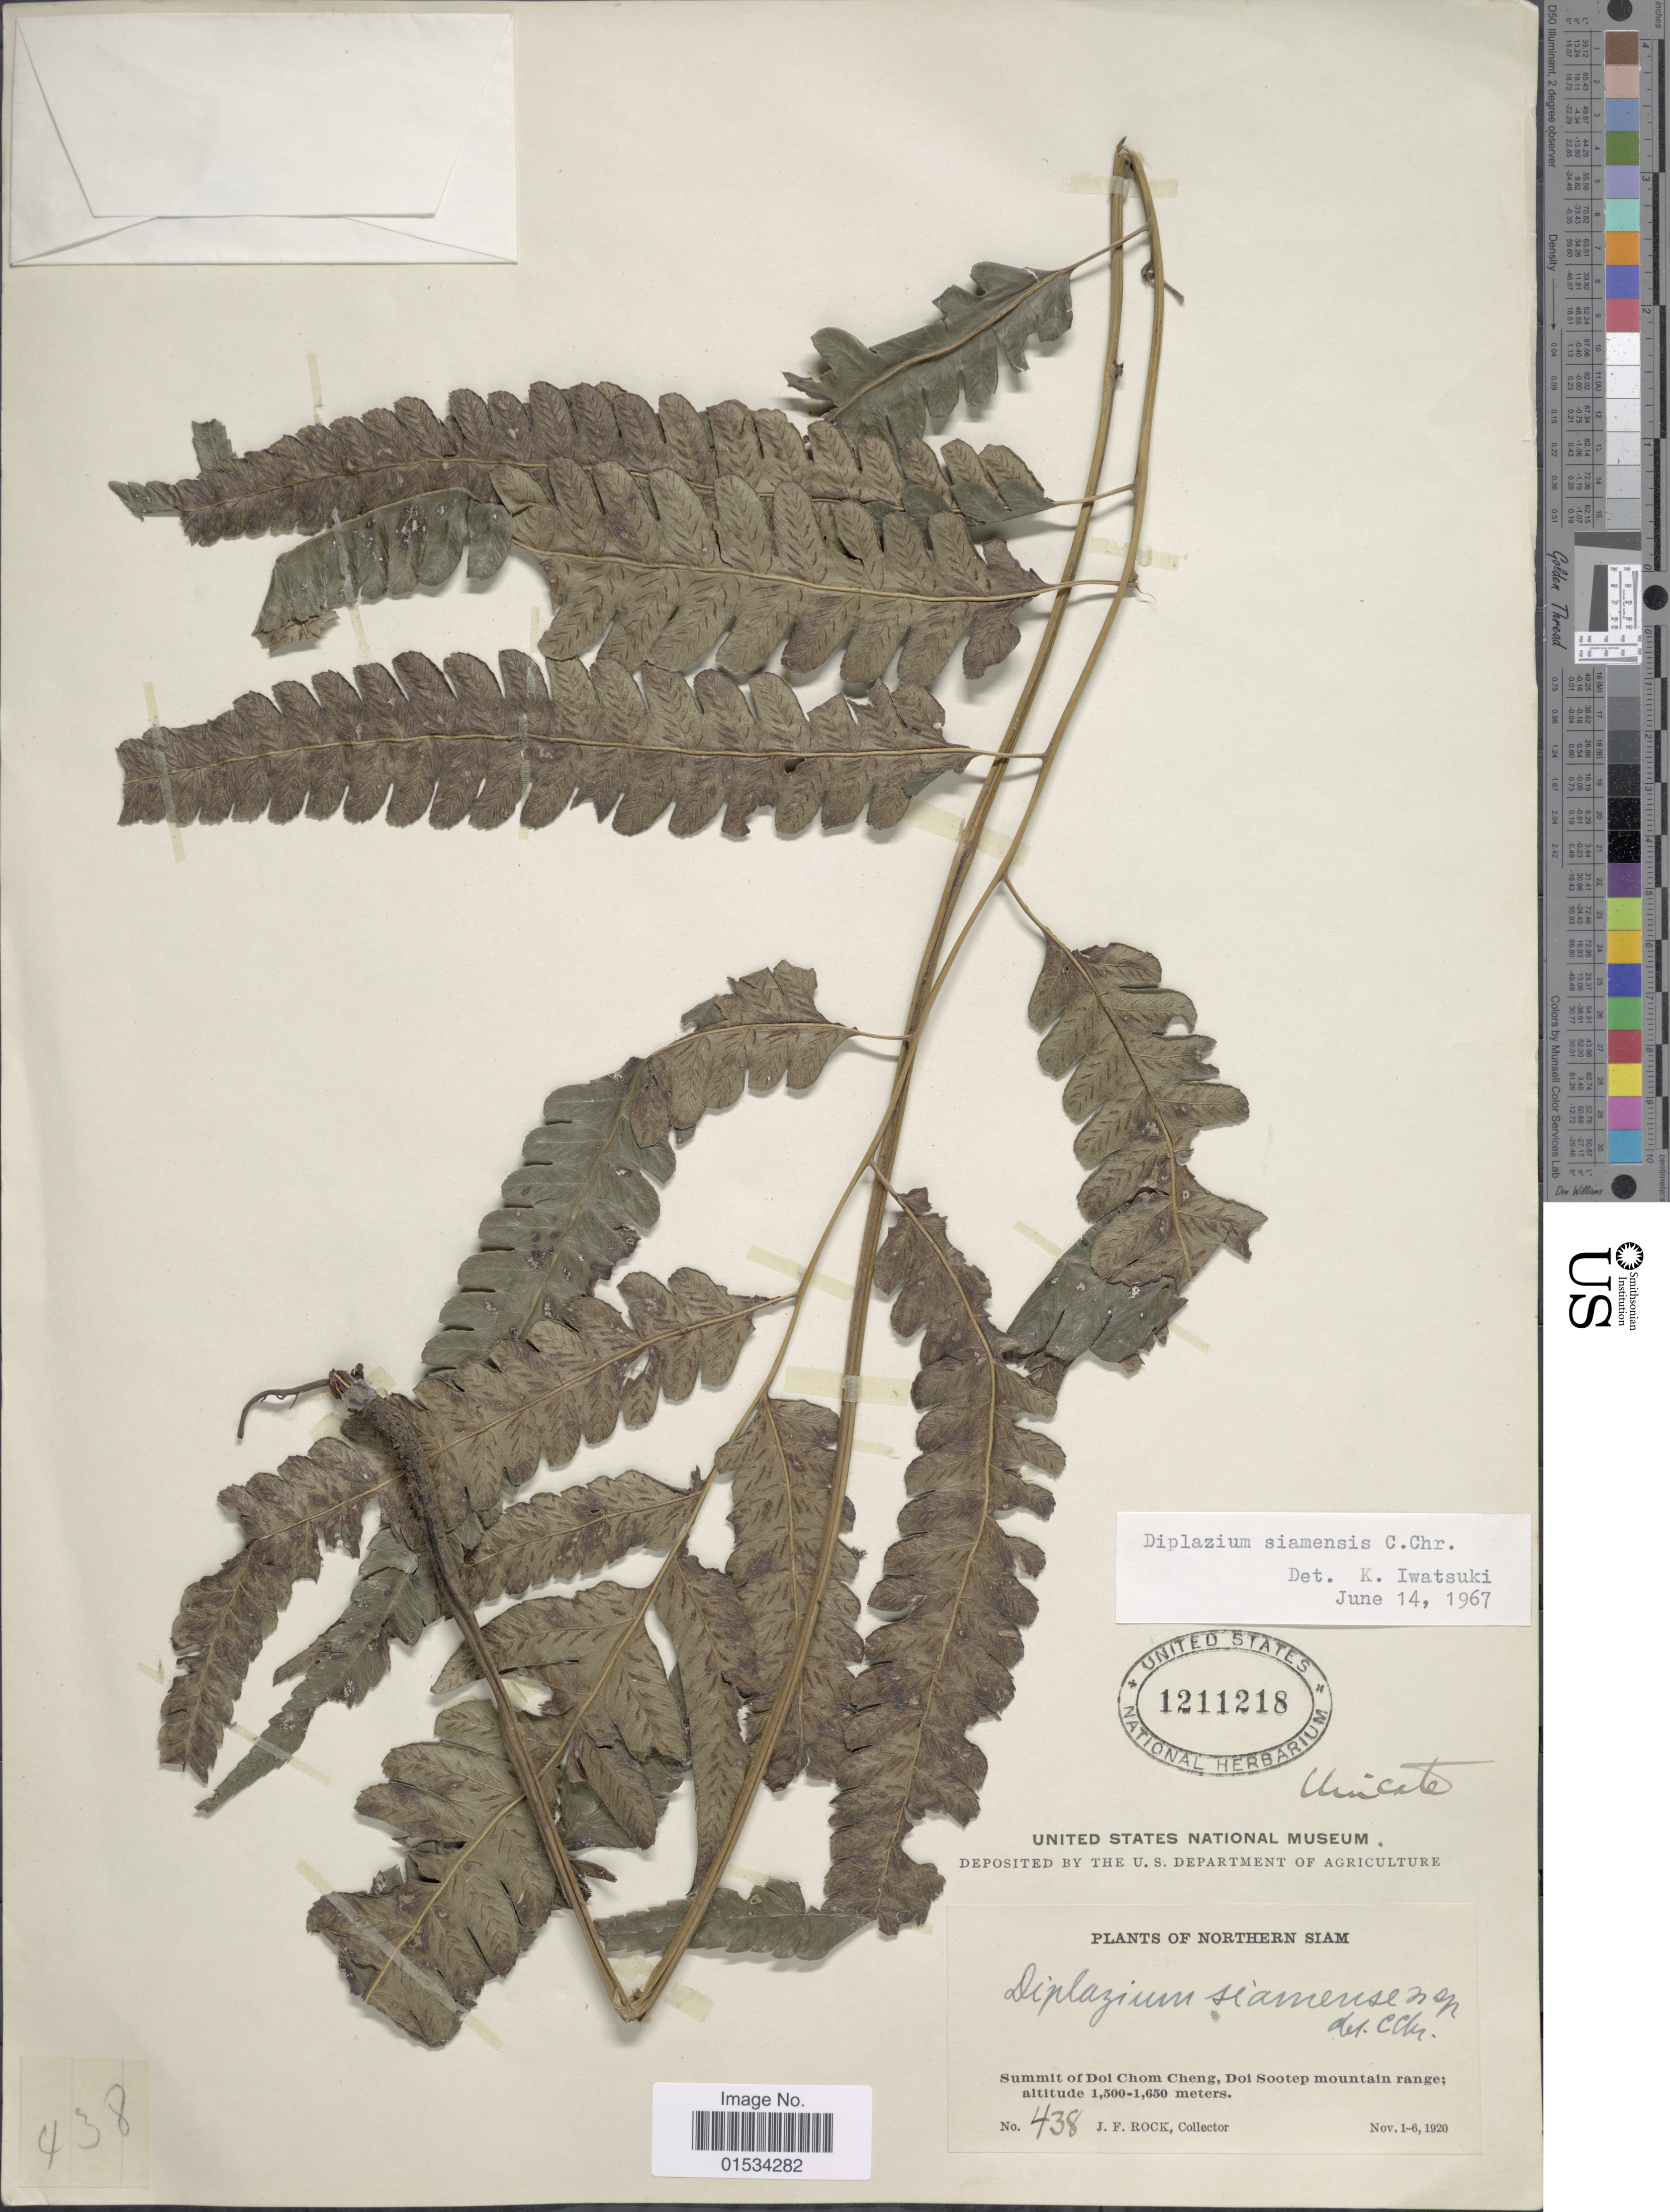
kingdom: Plantae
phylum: Tracheophyta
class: Polypodiopsida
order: Polypodiales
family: Athyriaceae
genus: Diplazium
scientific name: Diplazium siamense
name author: C. Chr.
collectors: J. Rock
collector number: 438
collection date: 1920-11-01/1920-11-06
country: Thailand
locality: Northern Siam, Summit of Doi Chom Cheng, Doi Sootep mountain range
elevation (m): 1500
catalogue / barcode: US 1211218